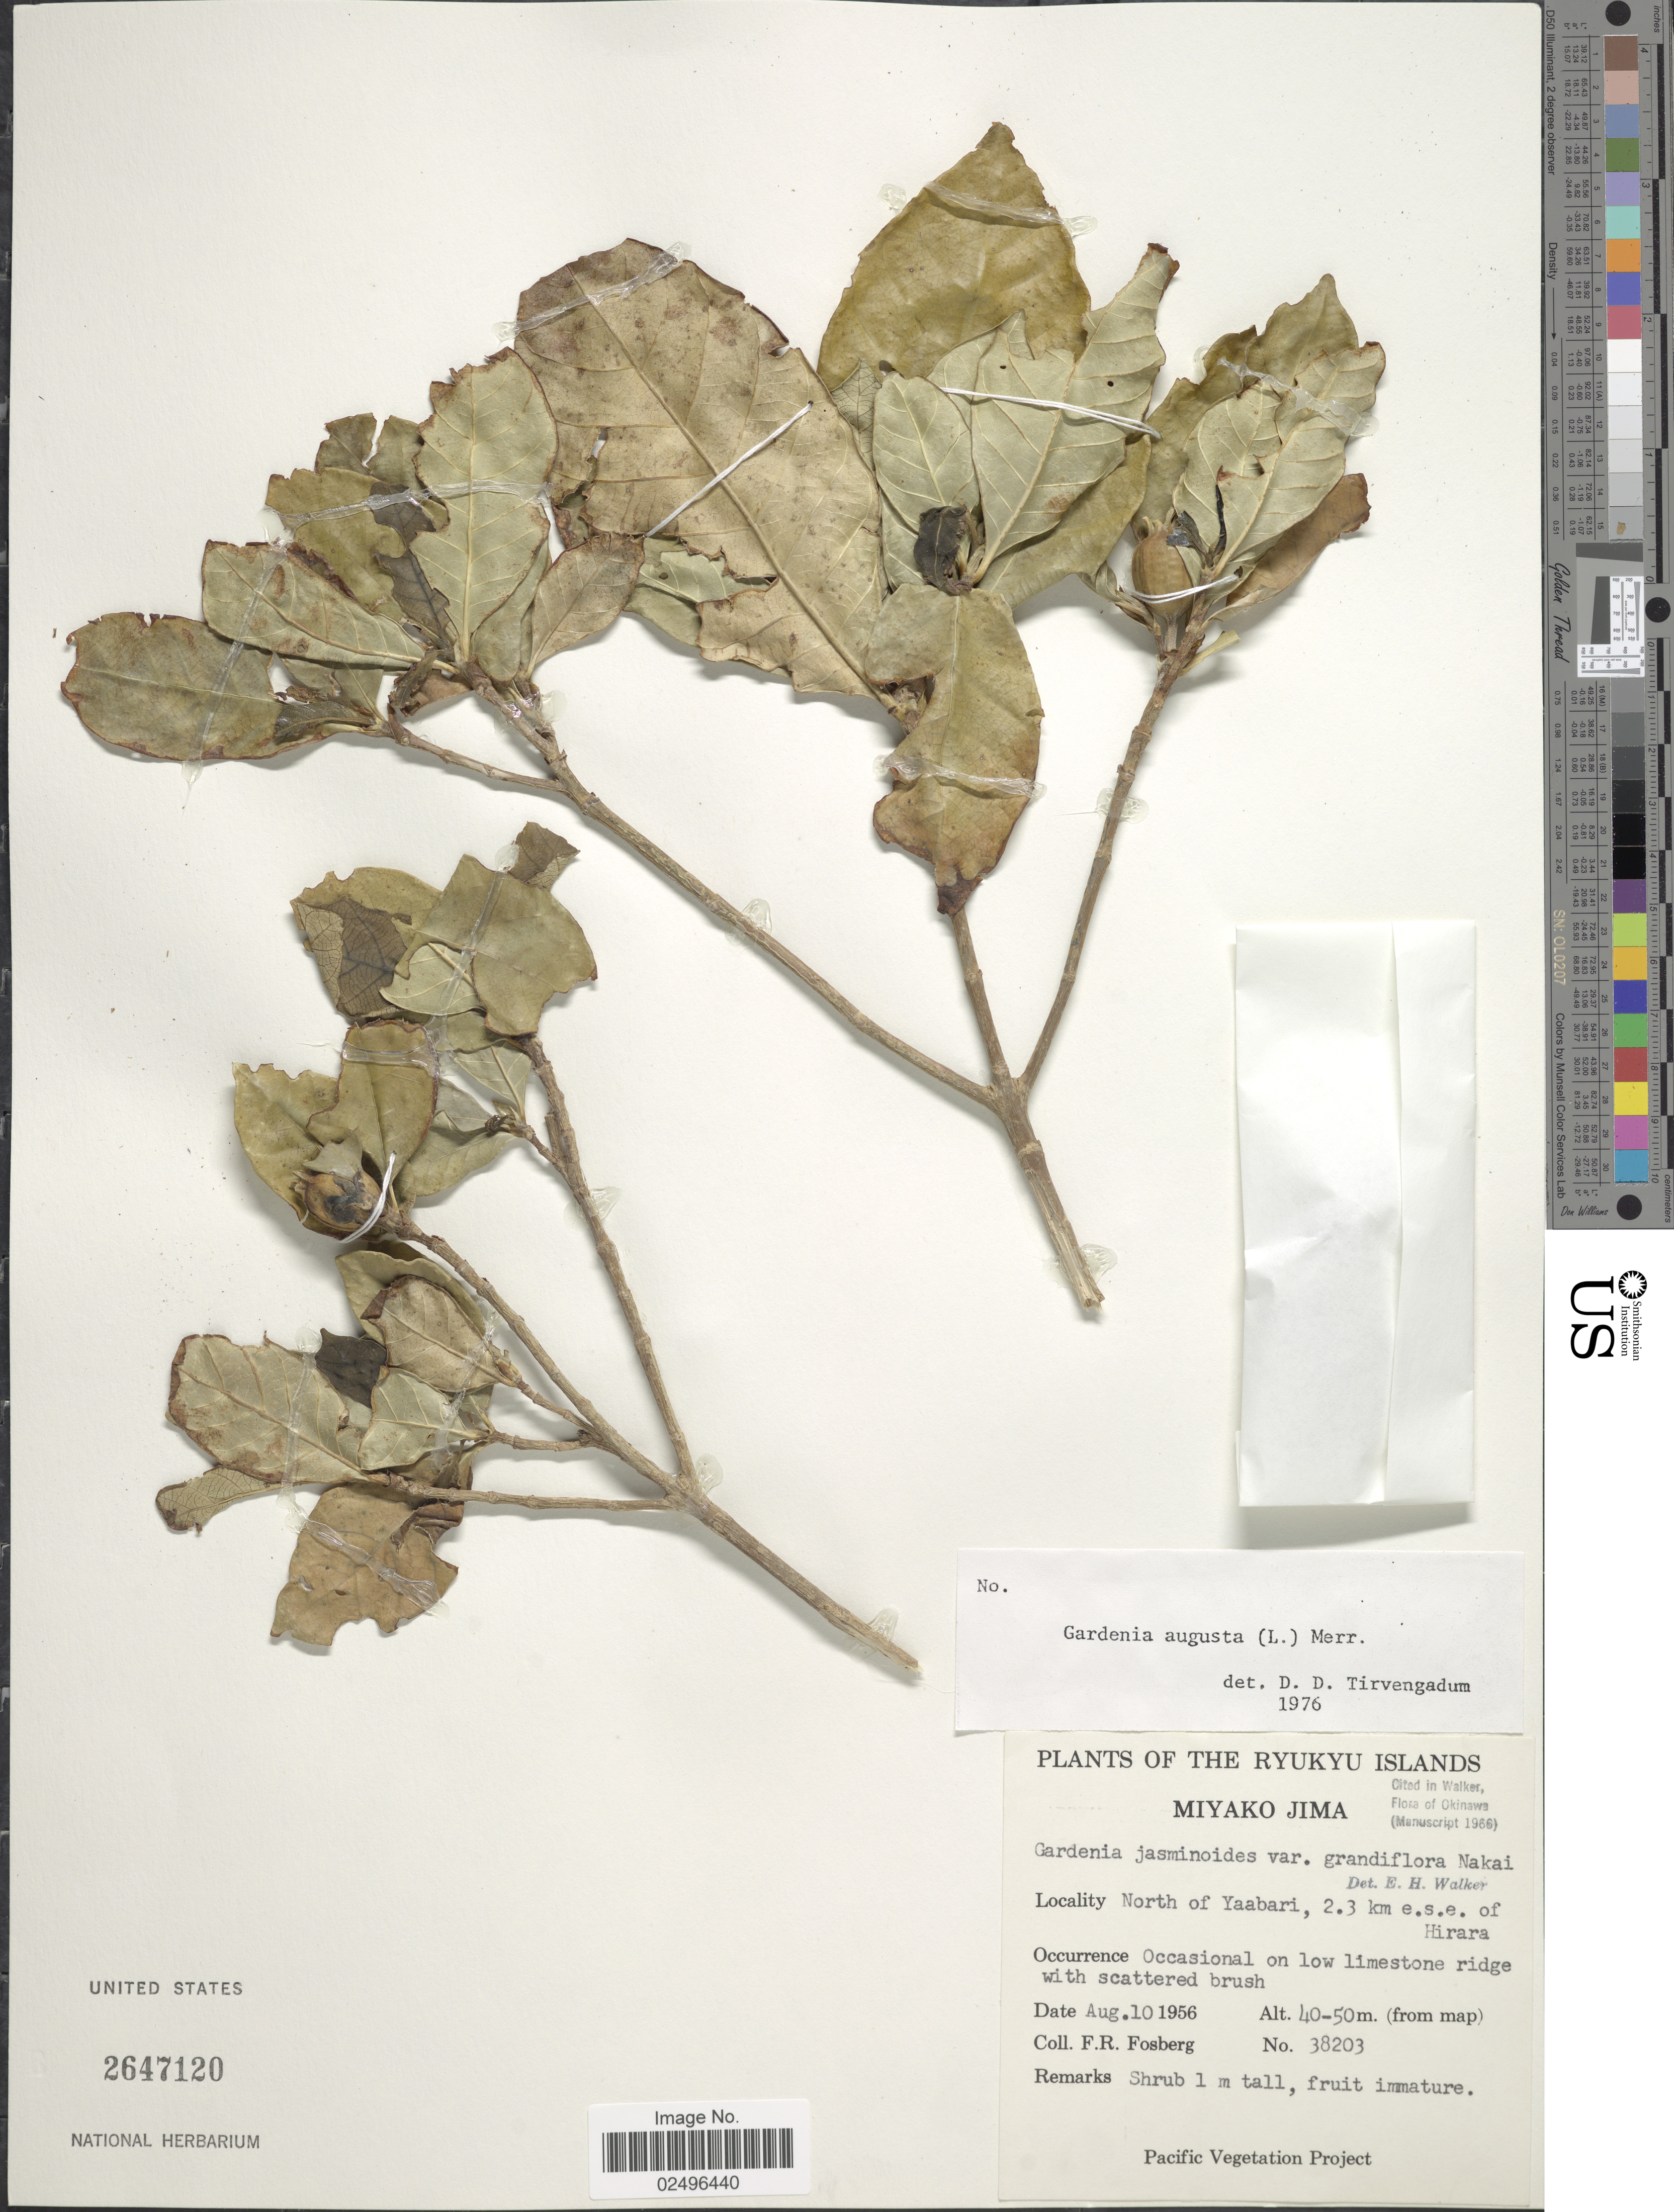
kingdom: Plantae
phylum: Tracheophyta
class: Magnoliopsida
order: Gentianales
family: Rubiaceae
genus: Gardenia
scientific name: Gardenia augusta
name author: (L.) Merr.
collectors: F. R. Fosberg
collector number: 38203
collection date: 1956-08-10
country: Japan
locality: The Ryukyu Islands, Miyako Jima, North of Yaabari, 2.3 km e.s.e. of Hirara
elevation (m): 40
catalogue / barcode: US 2647120